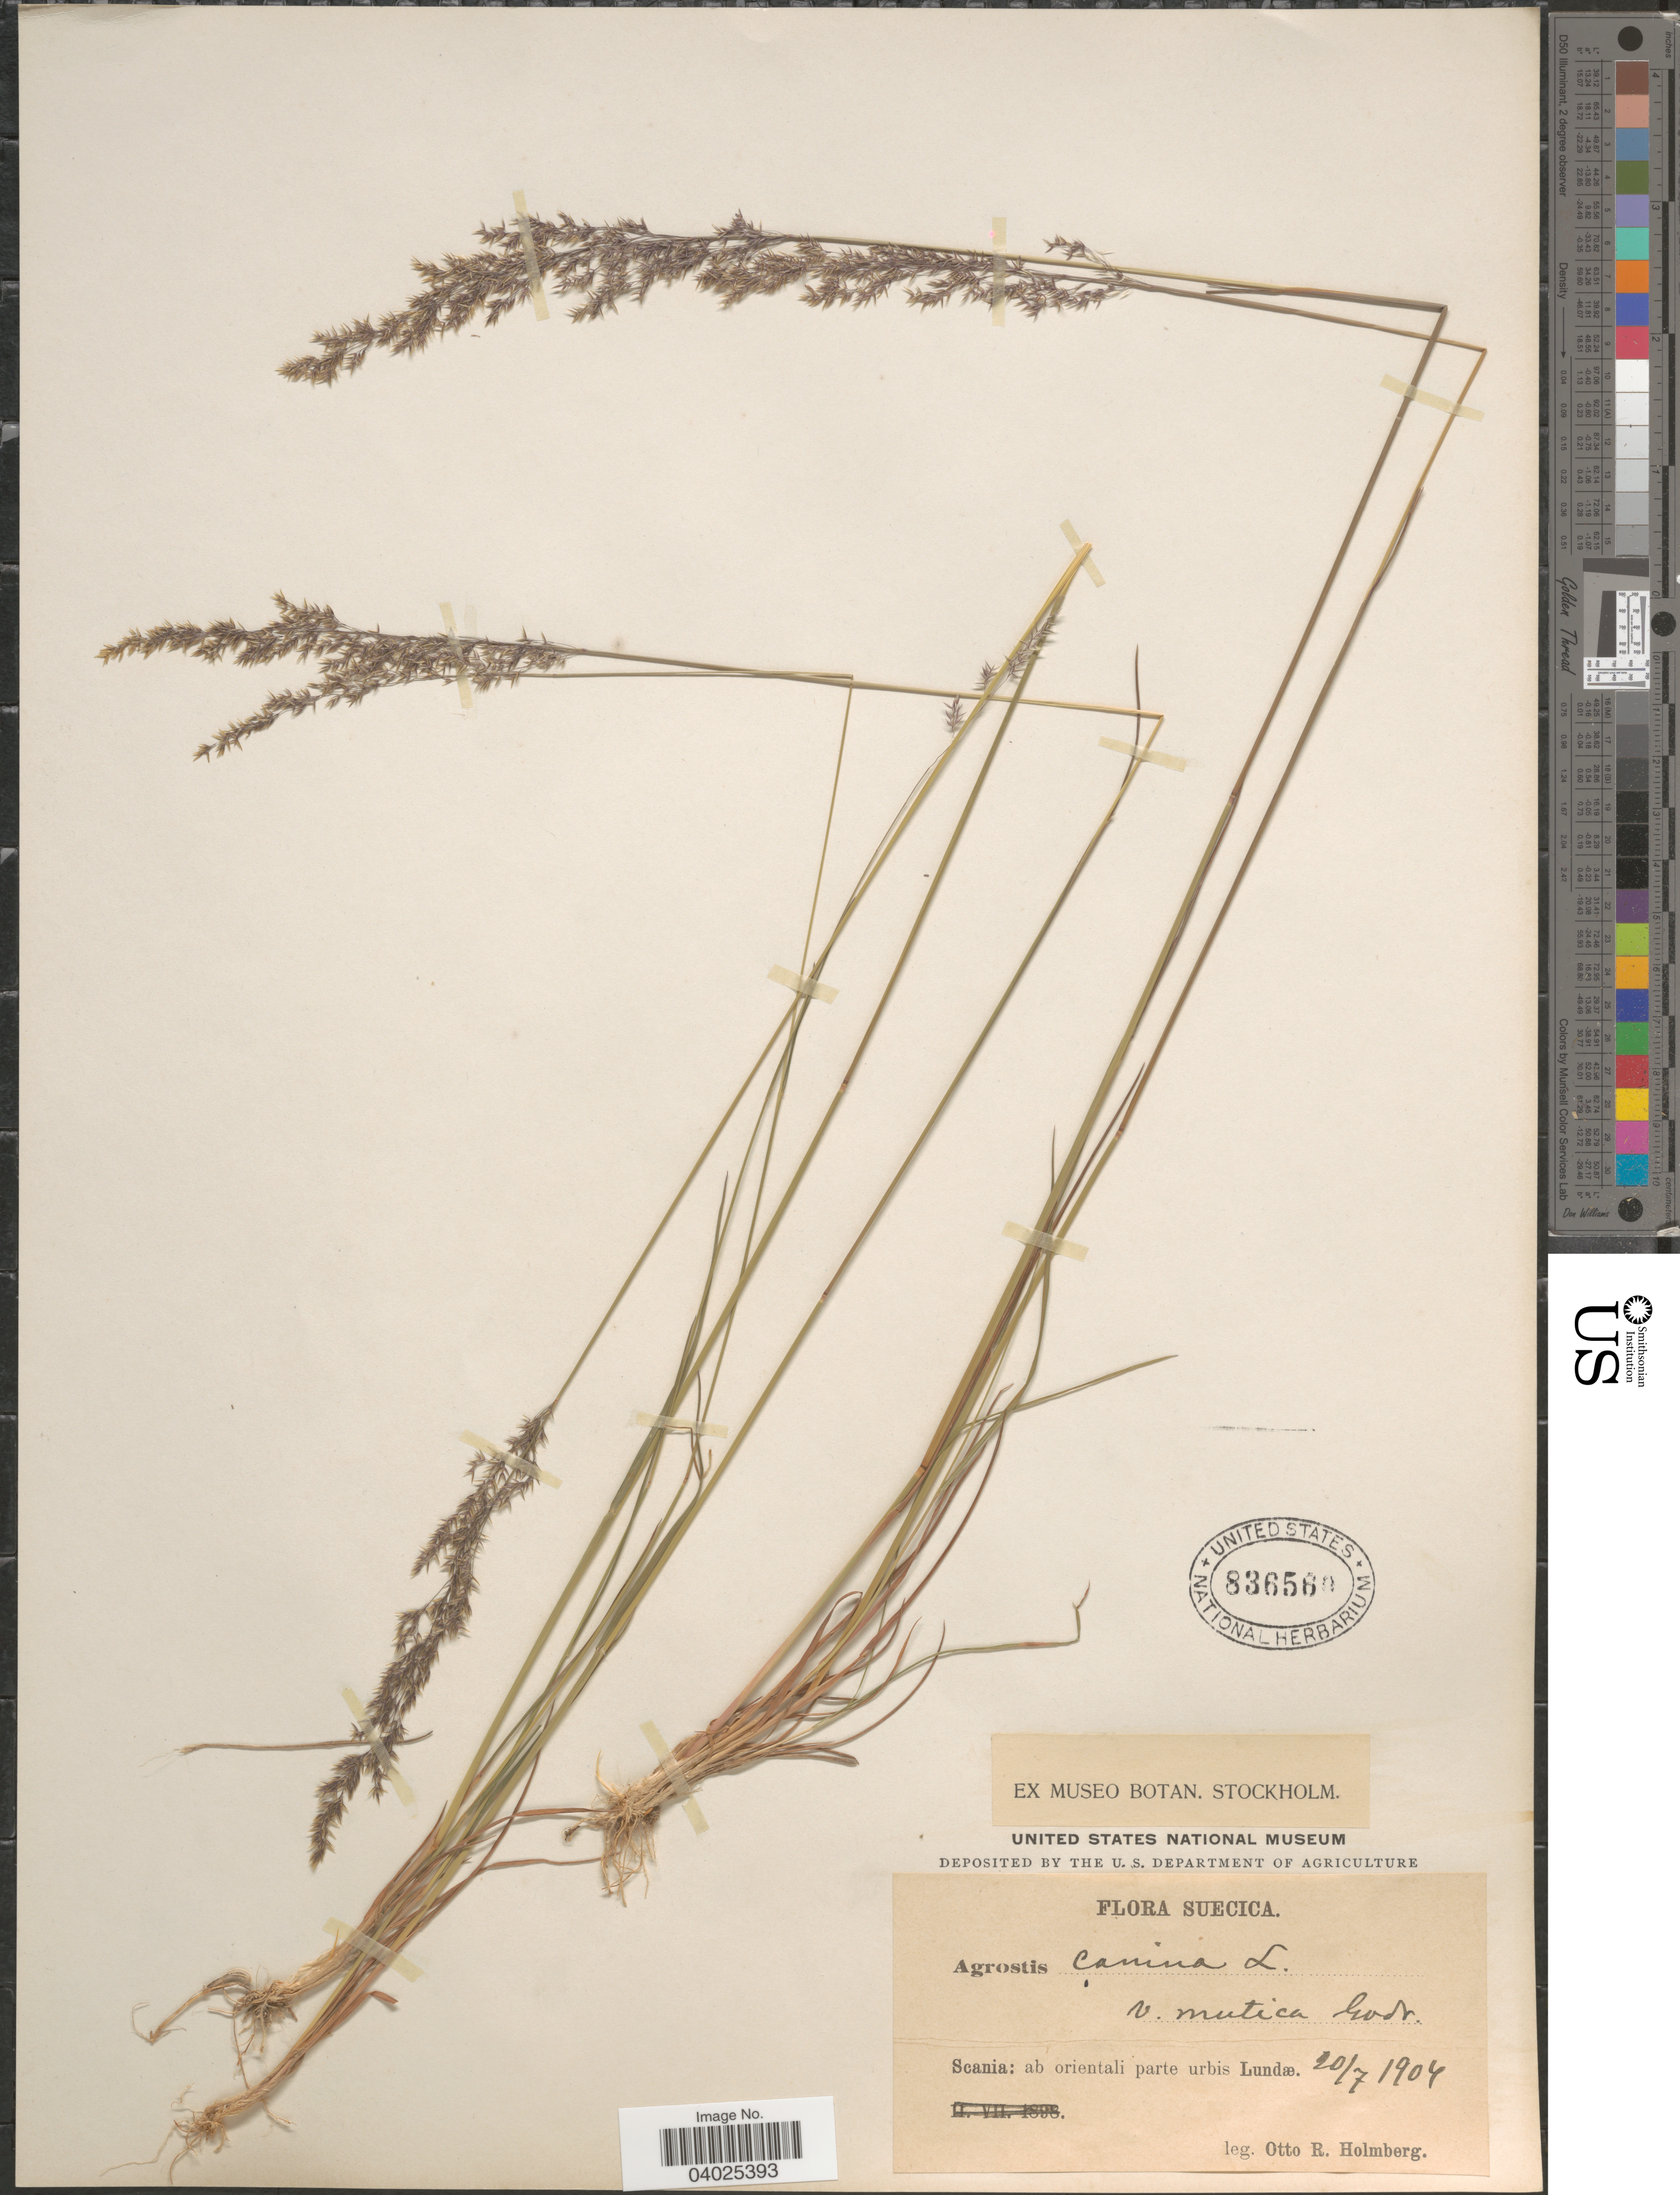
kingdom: Plantae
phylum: Tracheophyta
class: Liliopsida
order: Poales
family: Poaceae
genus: Agrostis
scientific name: Agrostis canina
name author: L.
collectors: O. Holmberg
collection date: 1904-07-20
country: Sweden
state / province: Skåne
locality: Suecica. Scania: ab oriental parte urbis Lundæ.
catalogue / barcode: US 836560